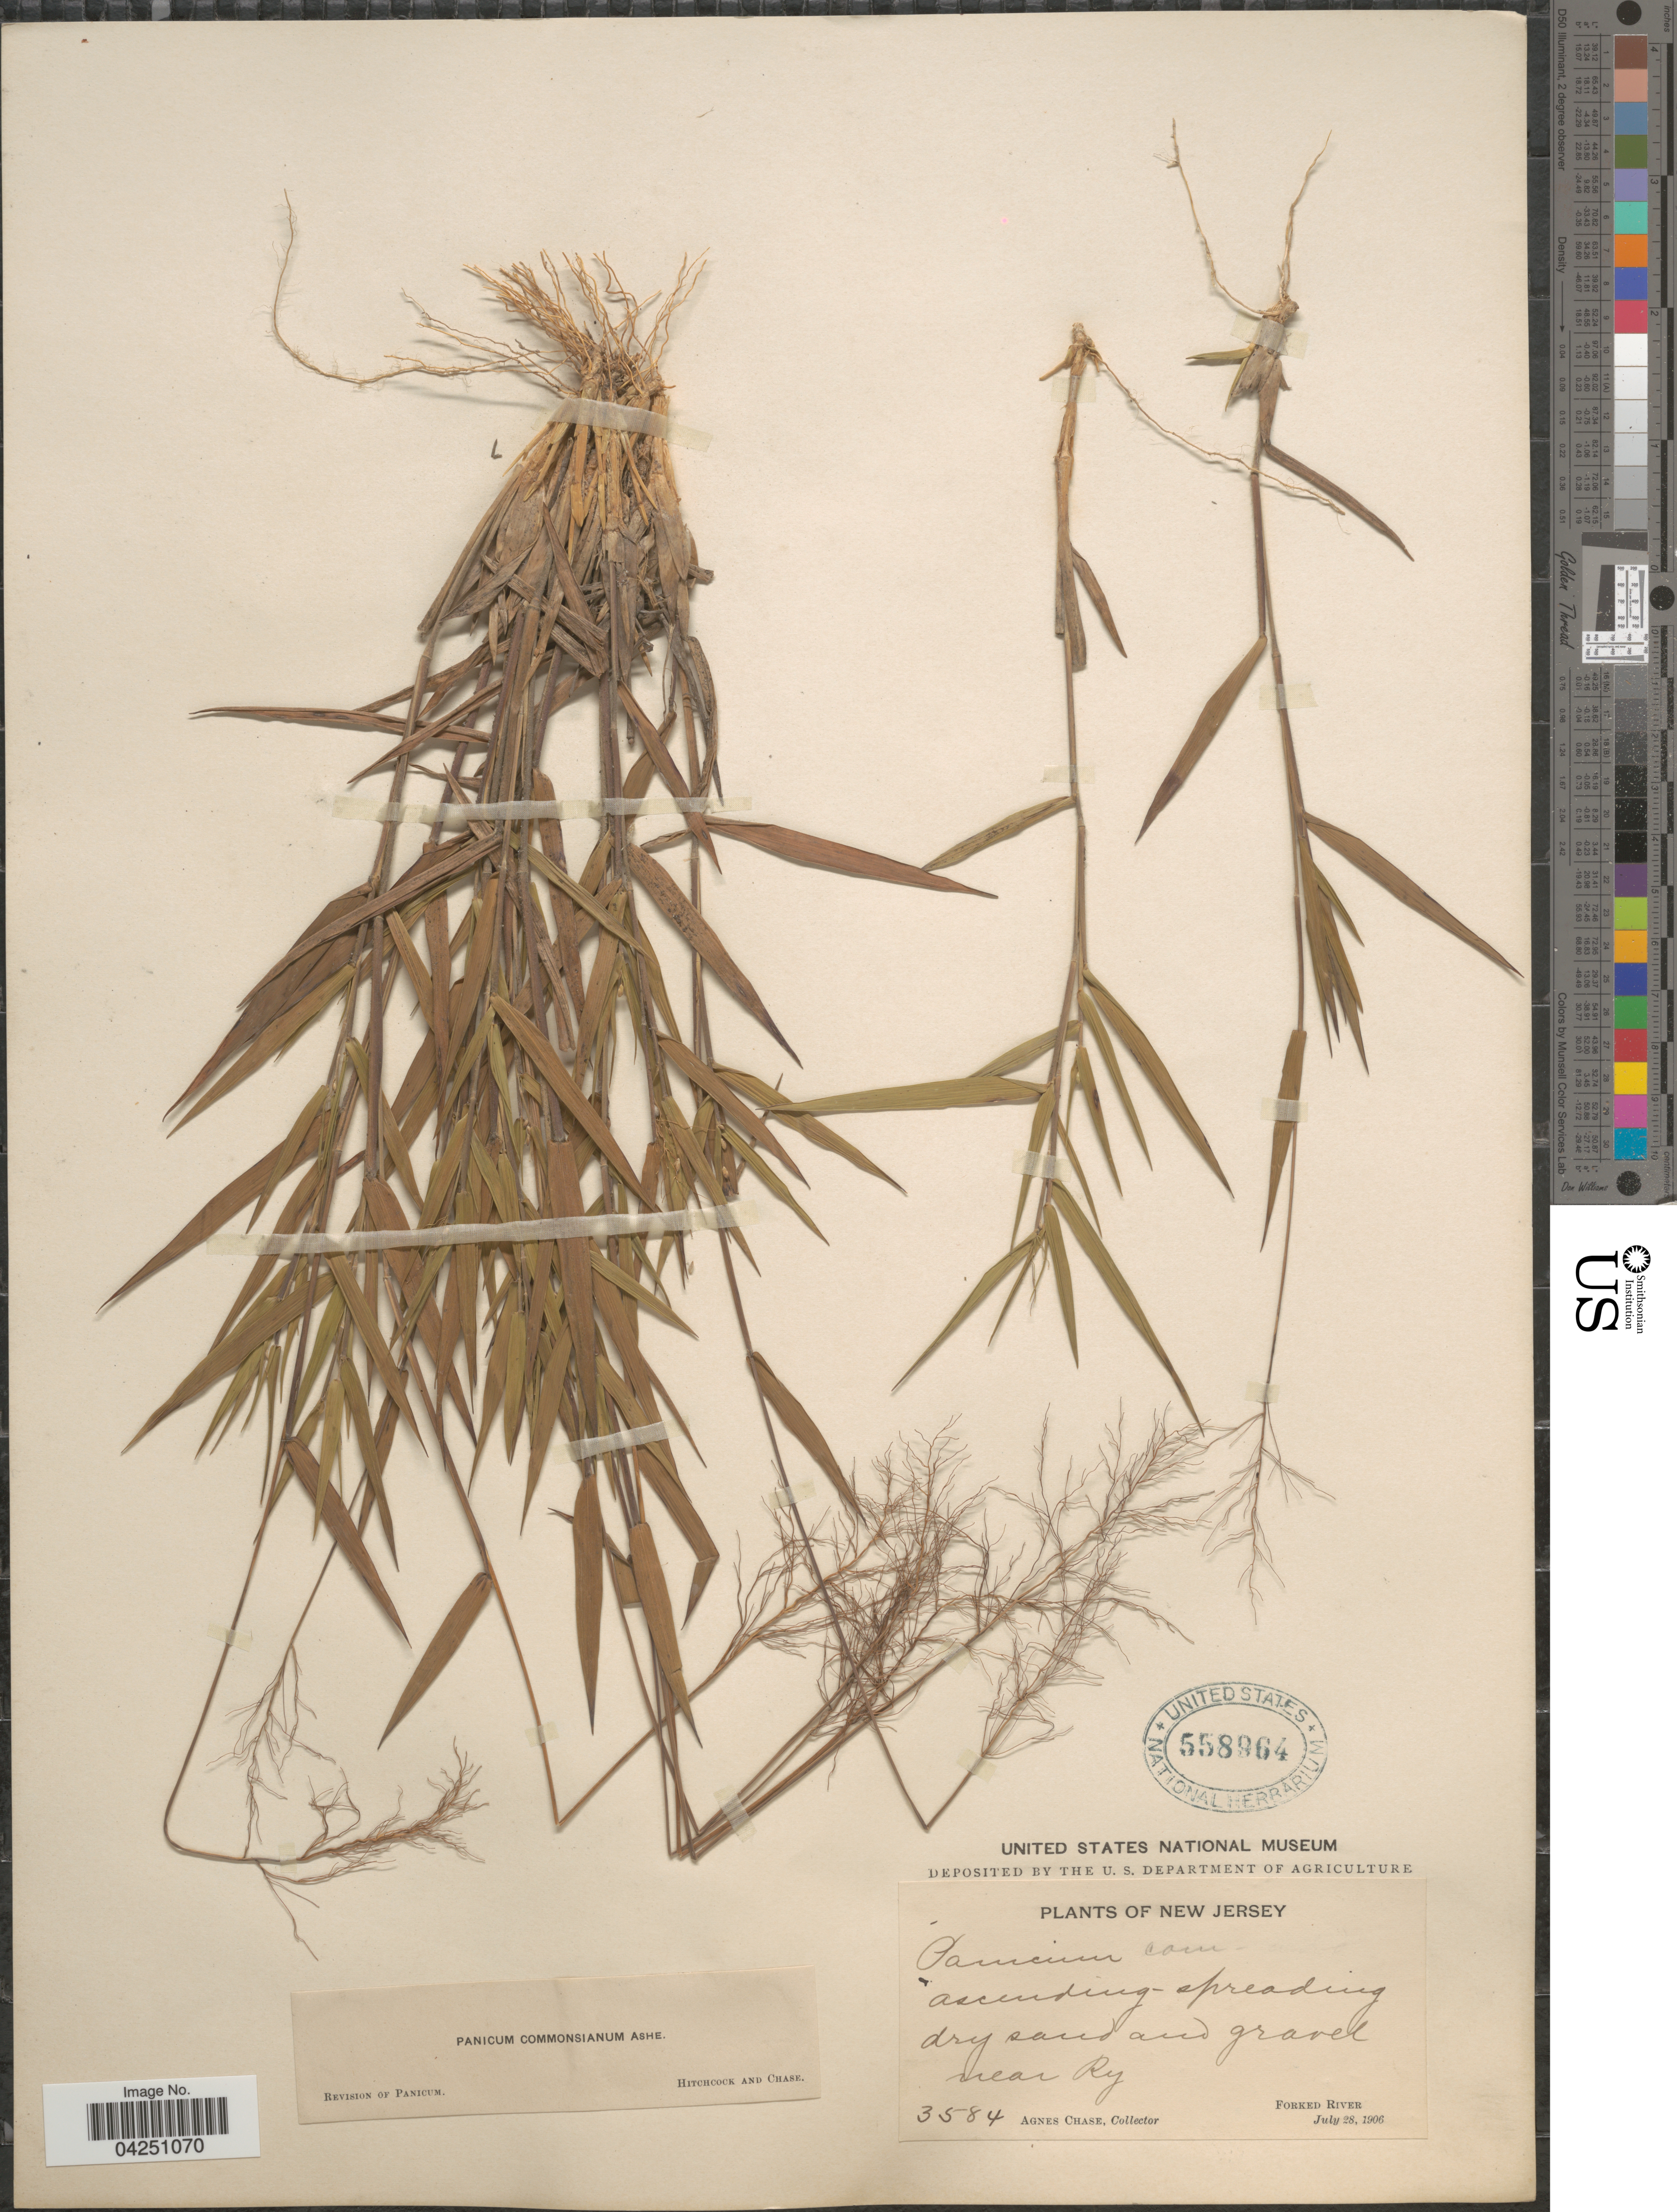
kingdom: Plantae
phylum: Tracheophyta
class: Liliopsida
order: Poales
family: Poaceae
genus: Dichanthelium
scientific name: Dichanthelium acuminatum var. acuminatum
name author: (Sw.) Gould & C.A. Clark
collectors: A. Chase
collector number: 3584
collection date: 1906-07-28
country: United States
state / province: New Jersey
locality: Dry sand and gravel near Ry. Forked River.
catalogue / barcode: US 558964